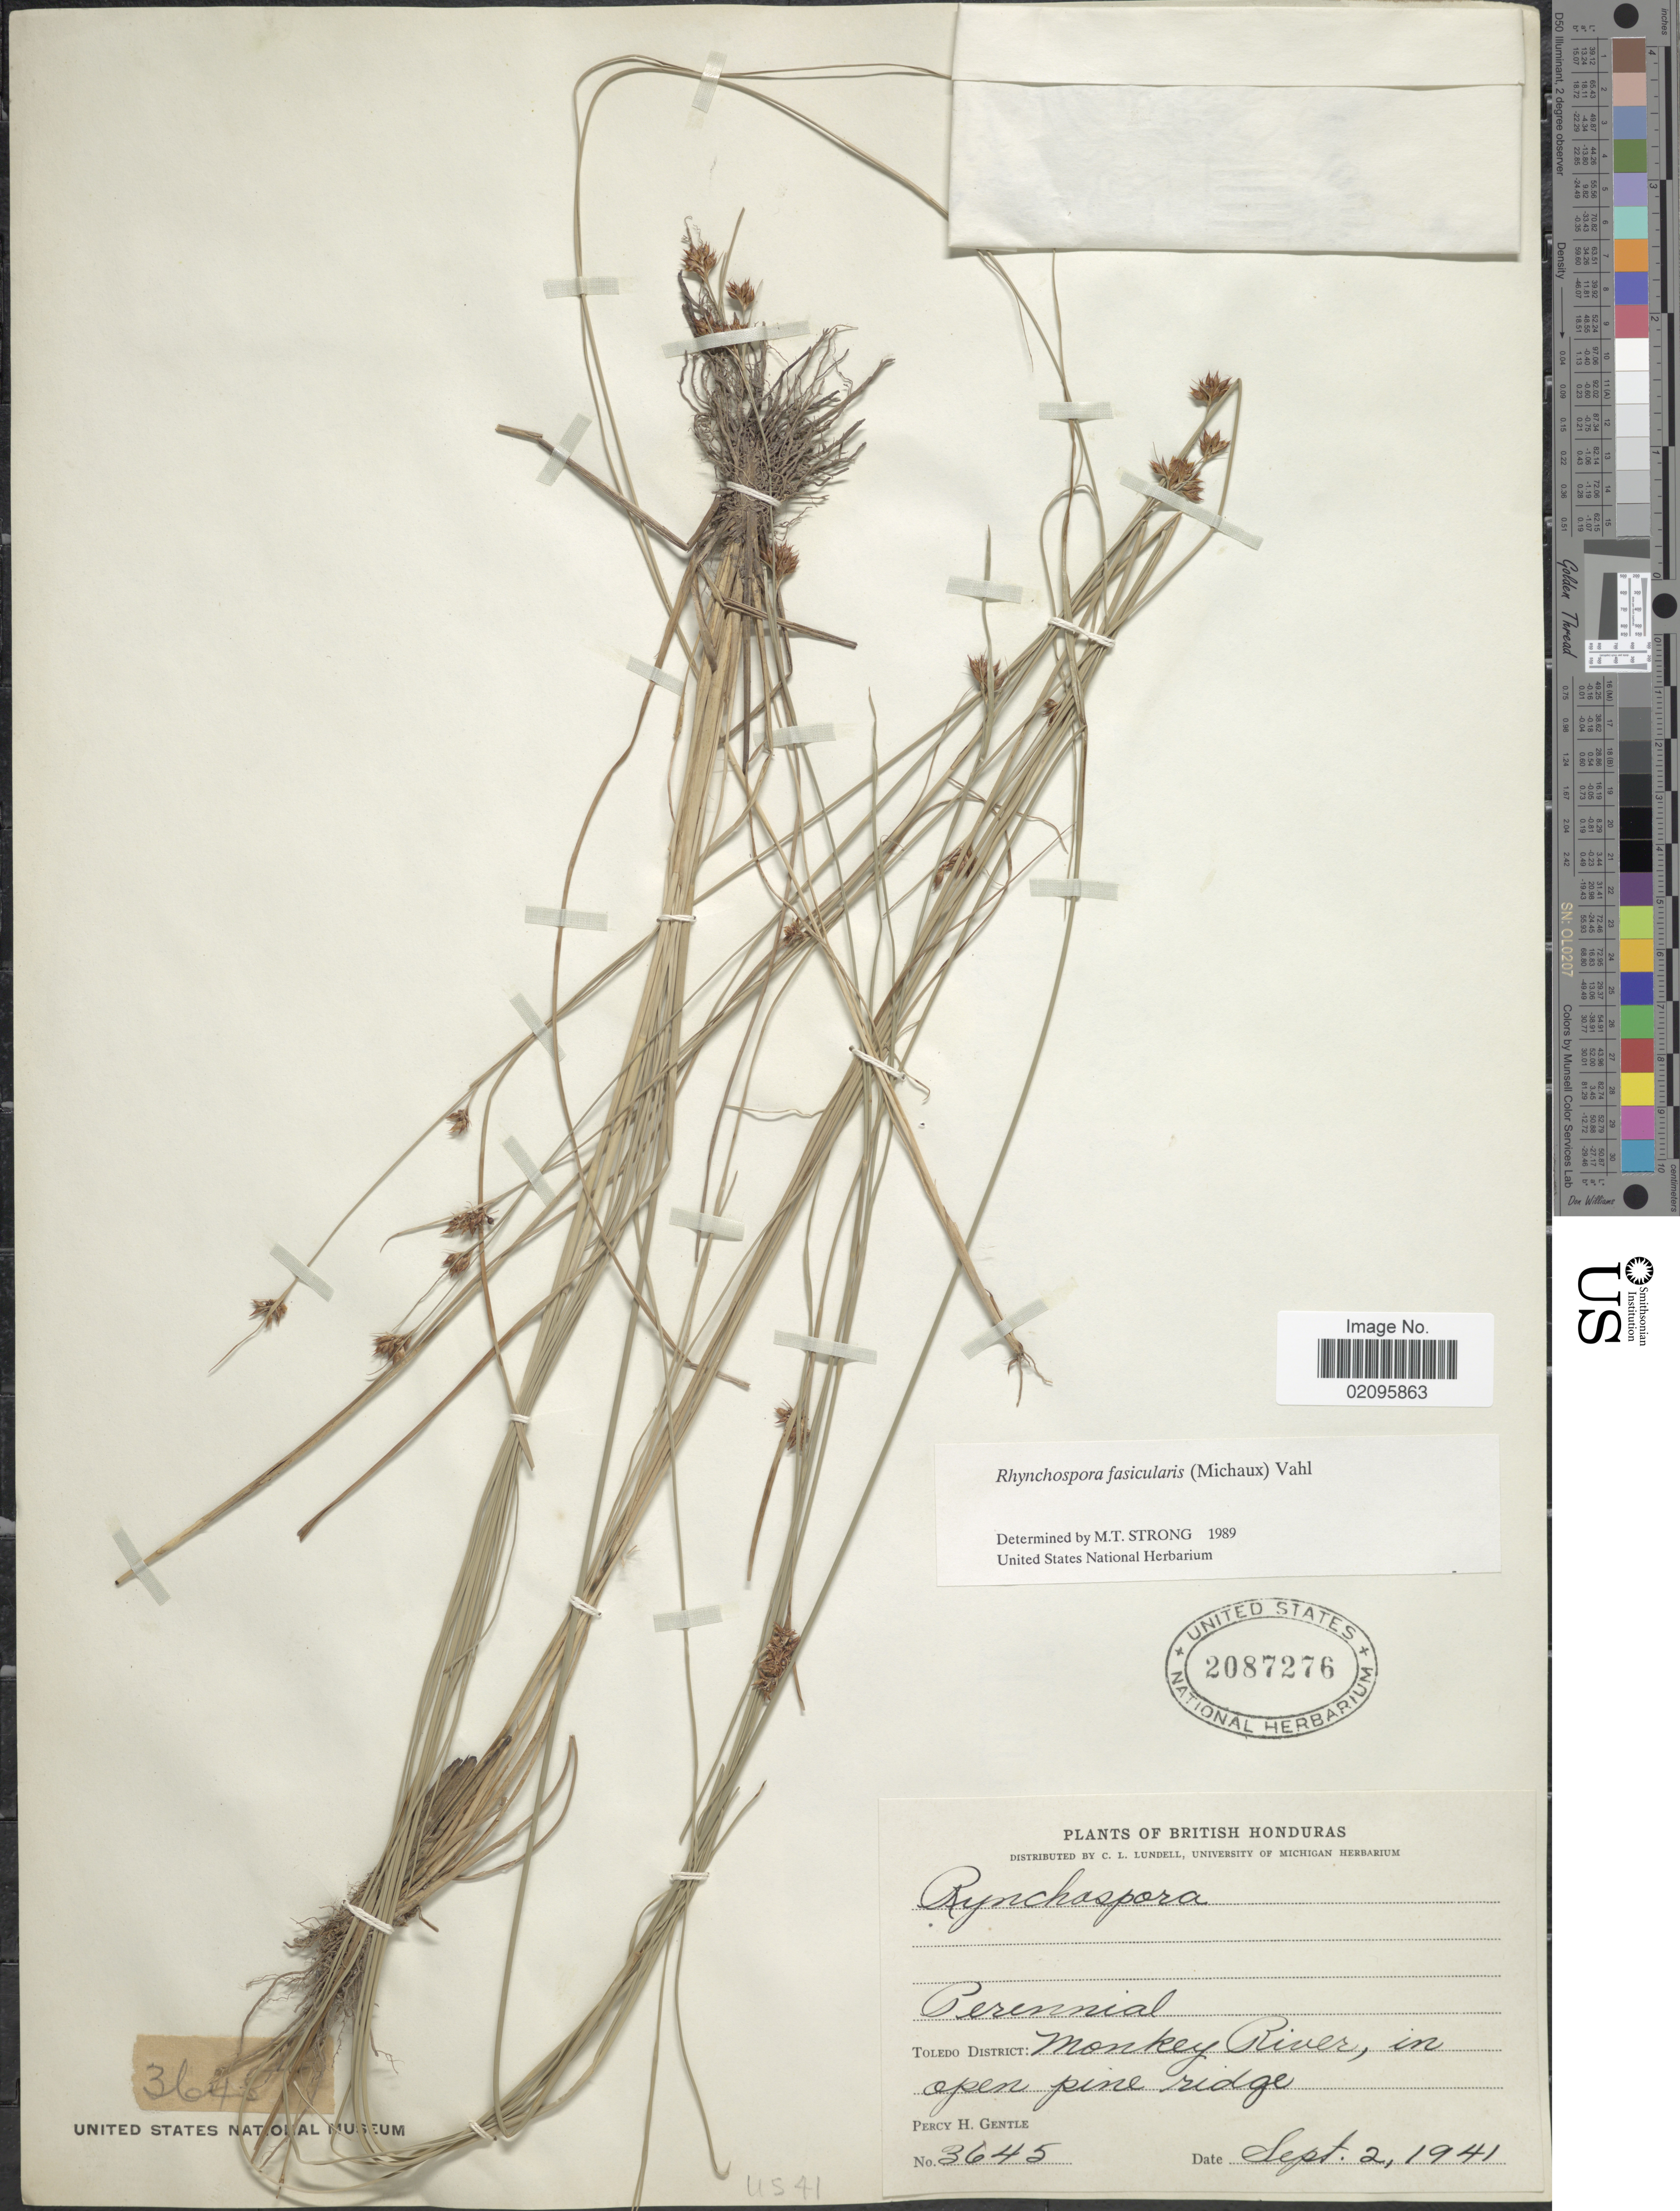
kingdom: Plantae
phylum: Tracheophyta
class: Liliopsida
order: Poales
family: Cyperaceae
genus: Rhynchospora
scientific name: Rhynchospora fascicularis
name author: (Michx.) Vahl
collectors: P. H. Gentle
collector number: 3645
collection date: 1941-09-02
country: Belize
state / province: Toledo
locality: British Honduras, Monkey River, in open pine ridge.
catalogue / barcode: US 2087276